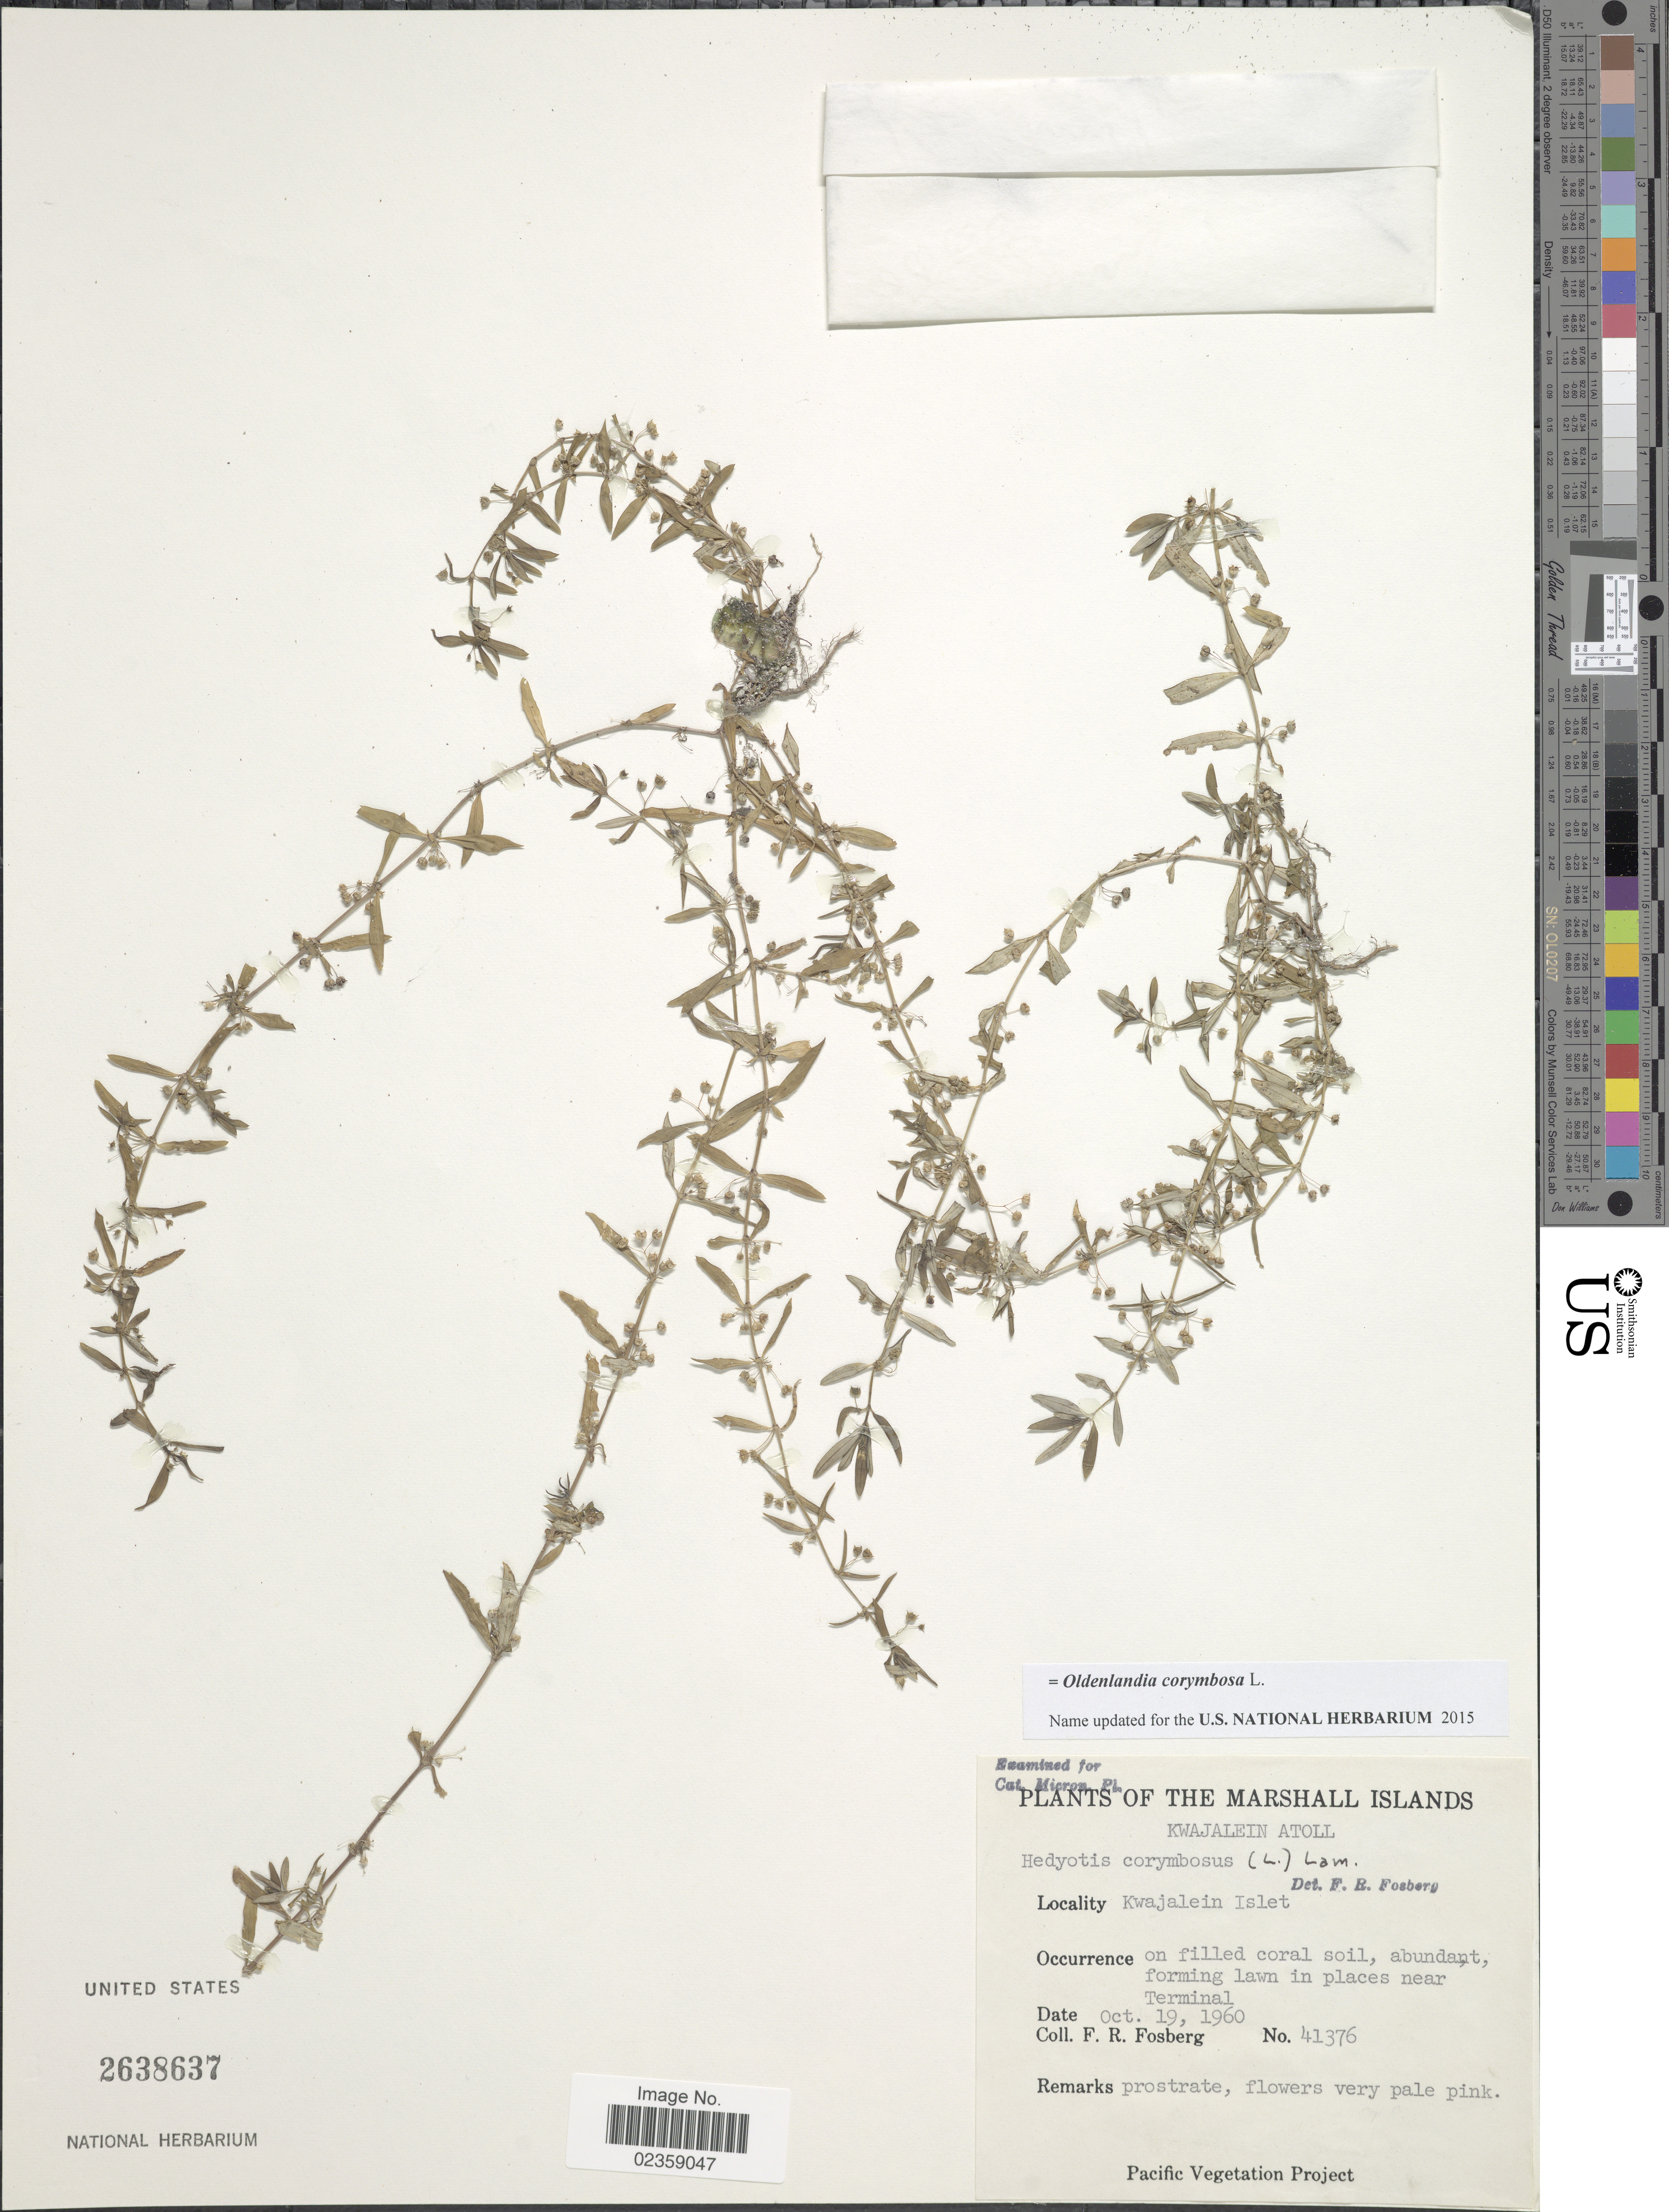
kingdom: Plantae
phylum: Tracheophyta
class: Magnoliopsida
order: Gentianales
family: Rubiaceae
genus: Oldenlandia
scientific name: Oldenlandia corymbosa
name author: L.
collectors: F. R. Fosberg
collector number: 41376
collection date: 1960-10-19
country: Marshall Islands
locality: Kwajalein Atoll. Kwajalein Islet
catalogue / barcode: US 2638637